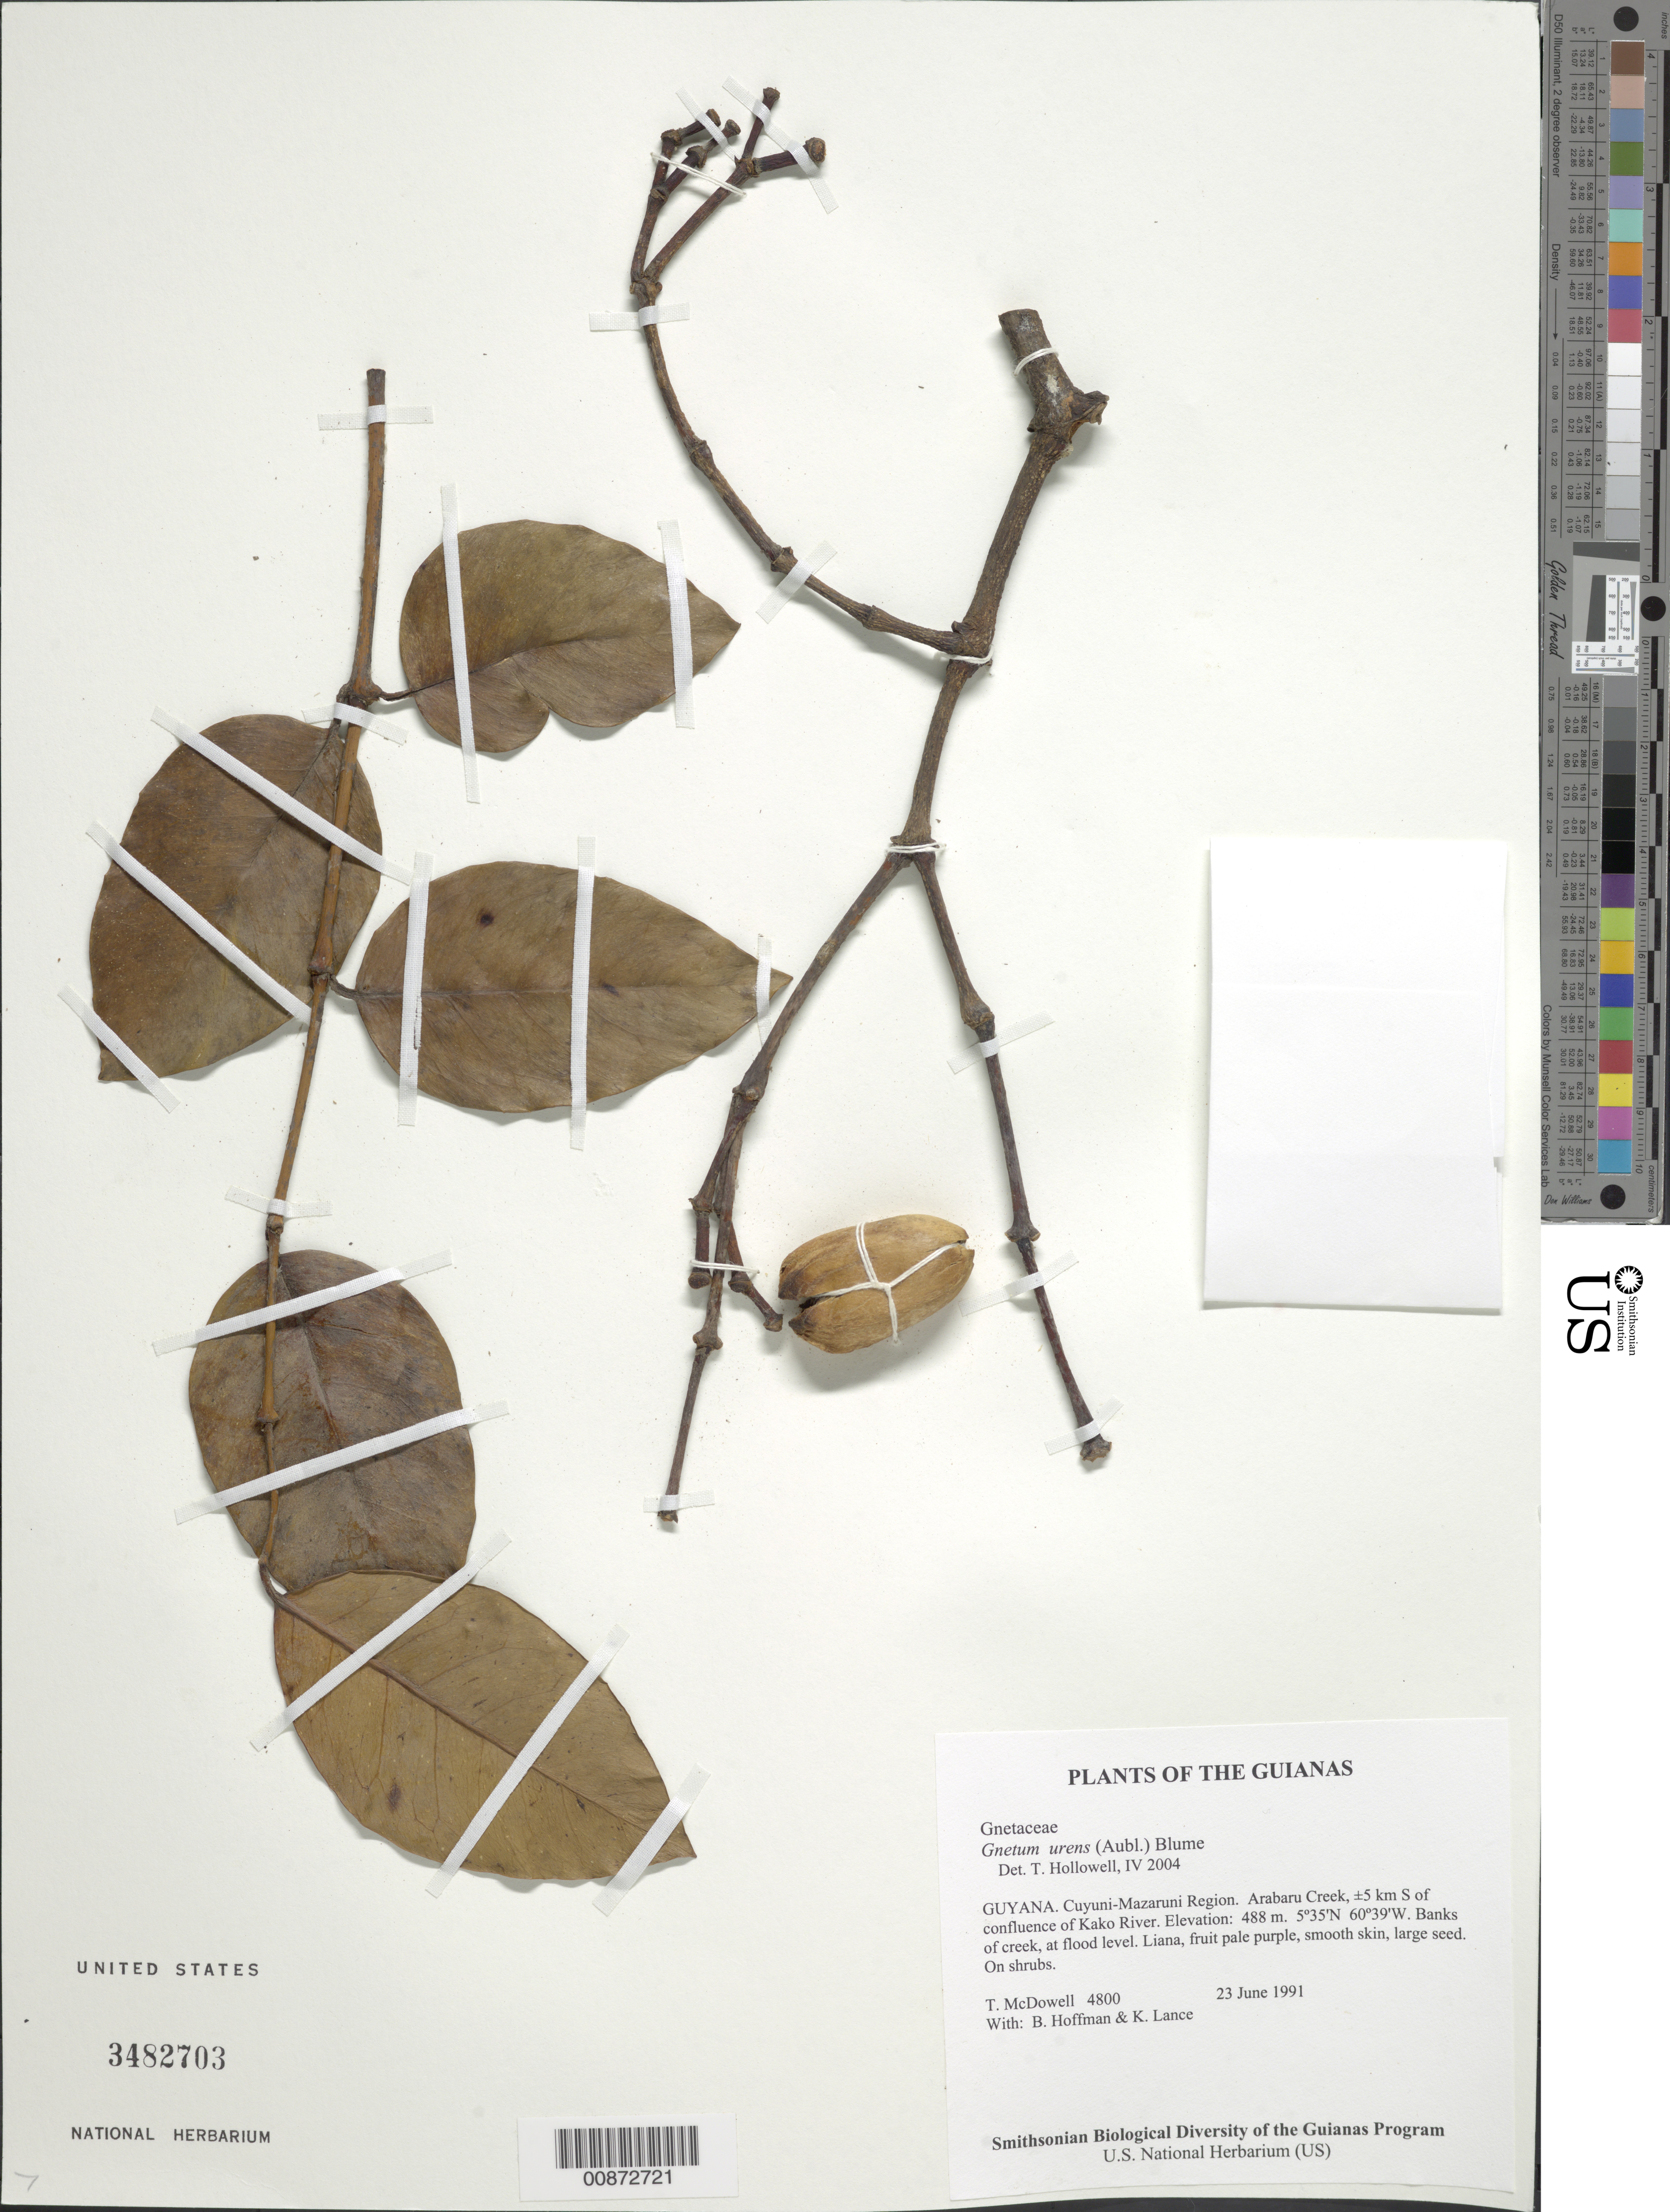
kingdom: Plantae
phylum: Tracheophyta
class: Gnetopsida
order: Gnetales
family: Gnetaceae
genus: Gnetum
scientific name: Gnetum urens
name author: (Aubl.) Blume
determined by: Hollowell, T. H., (BOT), Smithsonian Institution - National Museum of Natural History (UNITED STATES)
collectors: T. McDowell, B. Hoffman & K. Lance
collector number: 4800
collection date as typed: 23 June 1991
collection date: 1991-06-23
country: Guyana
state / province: Cuyuni-Mazaruni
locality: Arabaru Creek, ±5 km S of confluence of Kako River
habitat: Banks of creek, at flood level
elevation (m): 488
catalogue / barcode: US 3482703